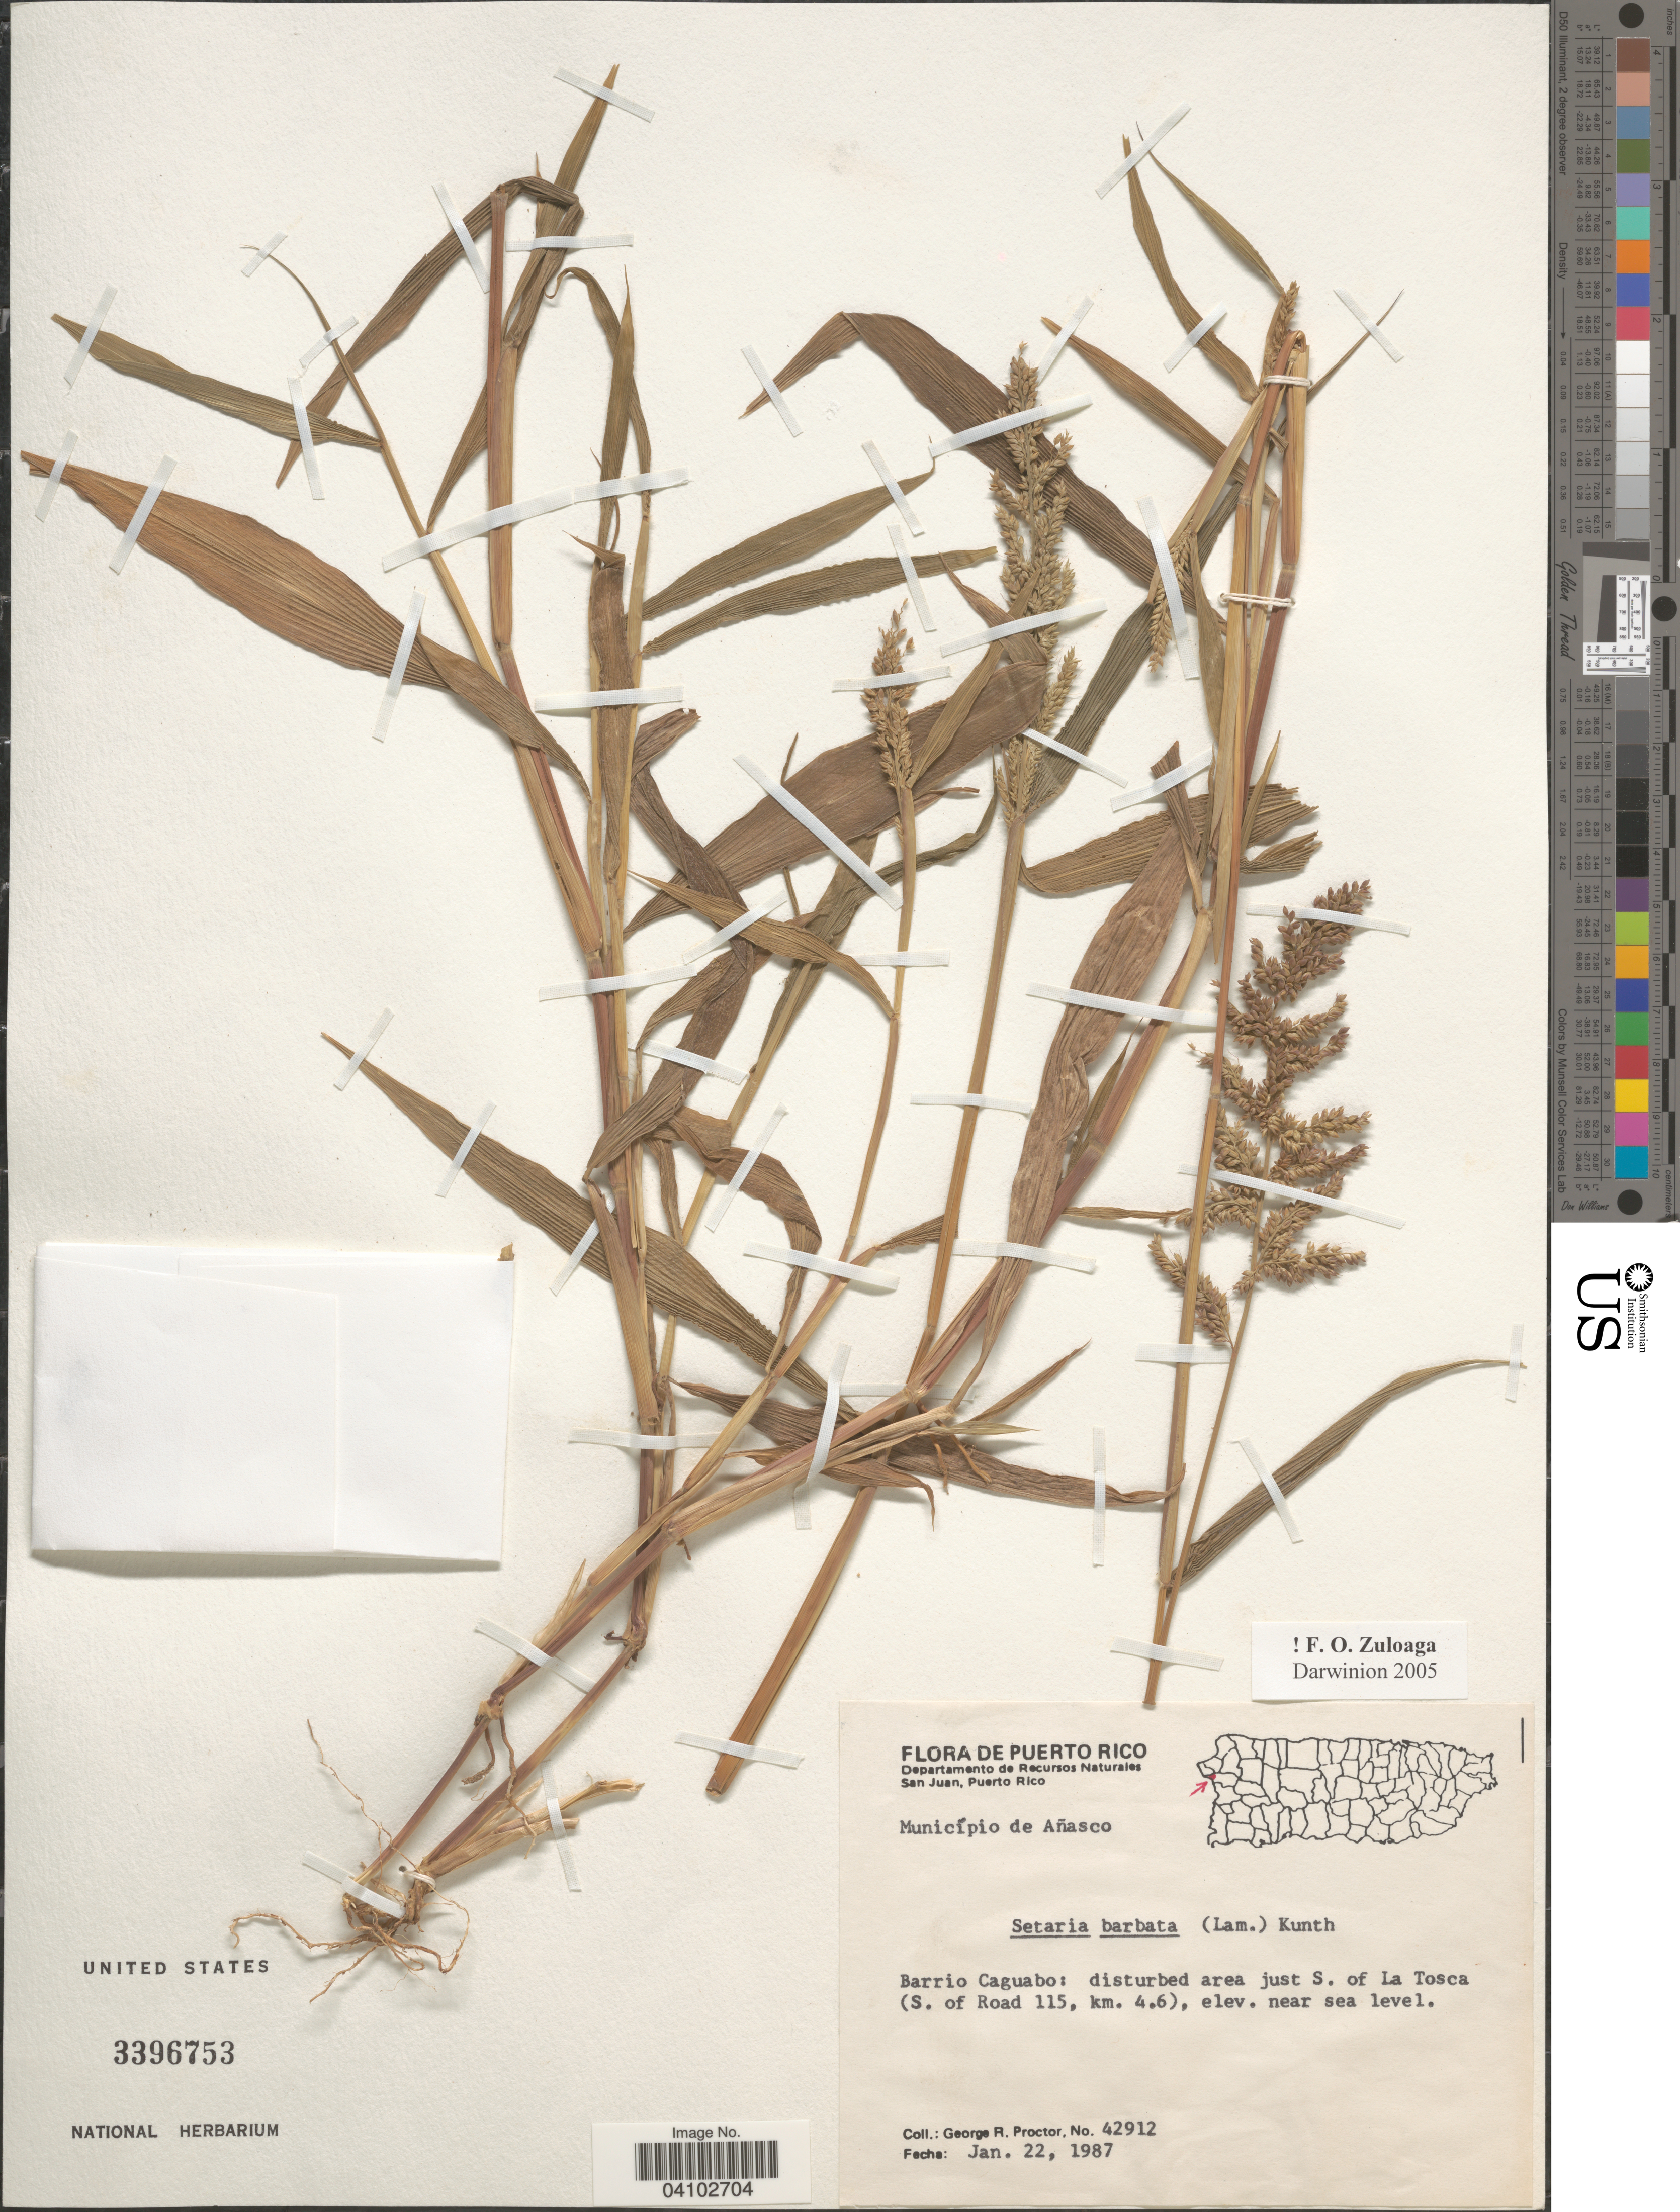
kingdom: Plantae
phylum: Tracheophyta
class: Liliopsida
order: Poales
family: Poaceae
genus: Setaria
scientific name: Setaria barbata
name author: (Lam.) Kunth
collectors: G. R. Proctor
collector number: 42912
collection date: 1987-01-22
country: Puerto Rico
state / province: Añasco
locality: Barrio Caguabo: disturbed area just S. of La Tosca (S. of Road 115, km. 4.6).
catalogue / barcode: US 3396753